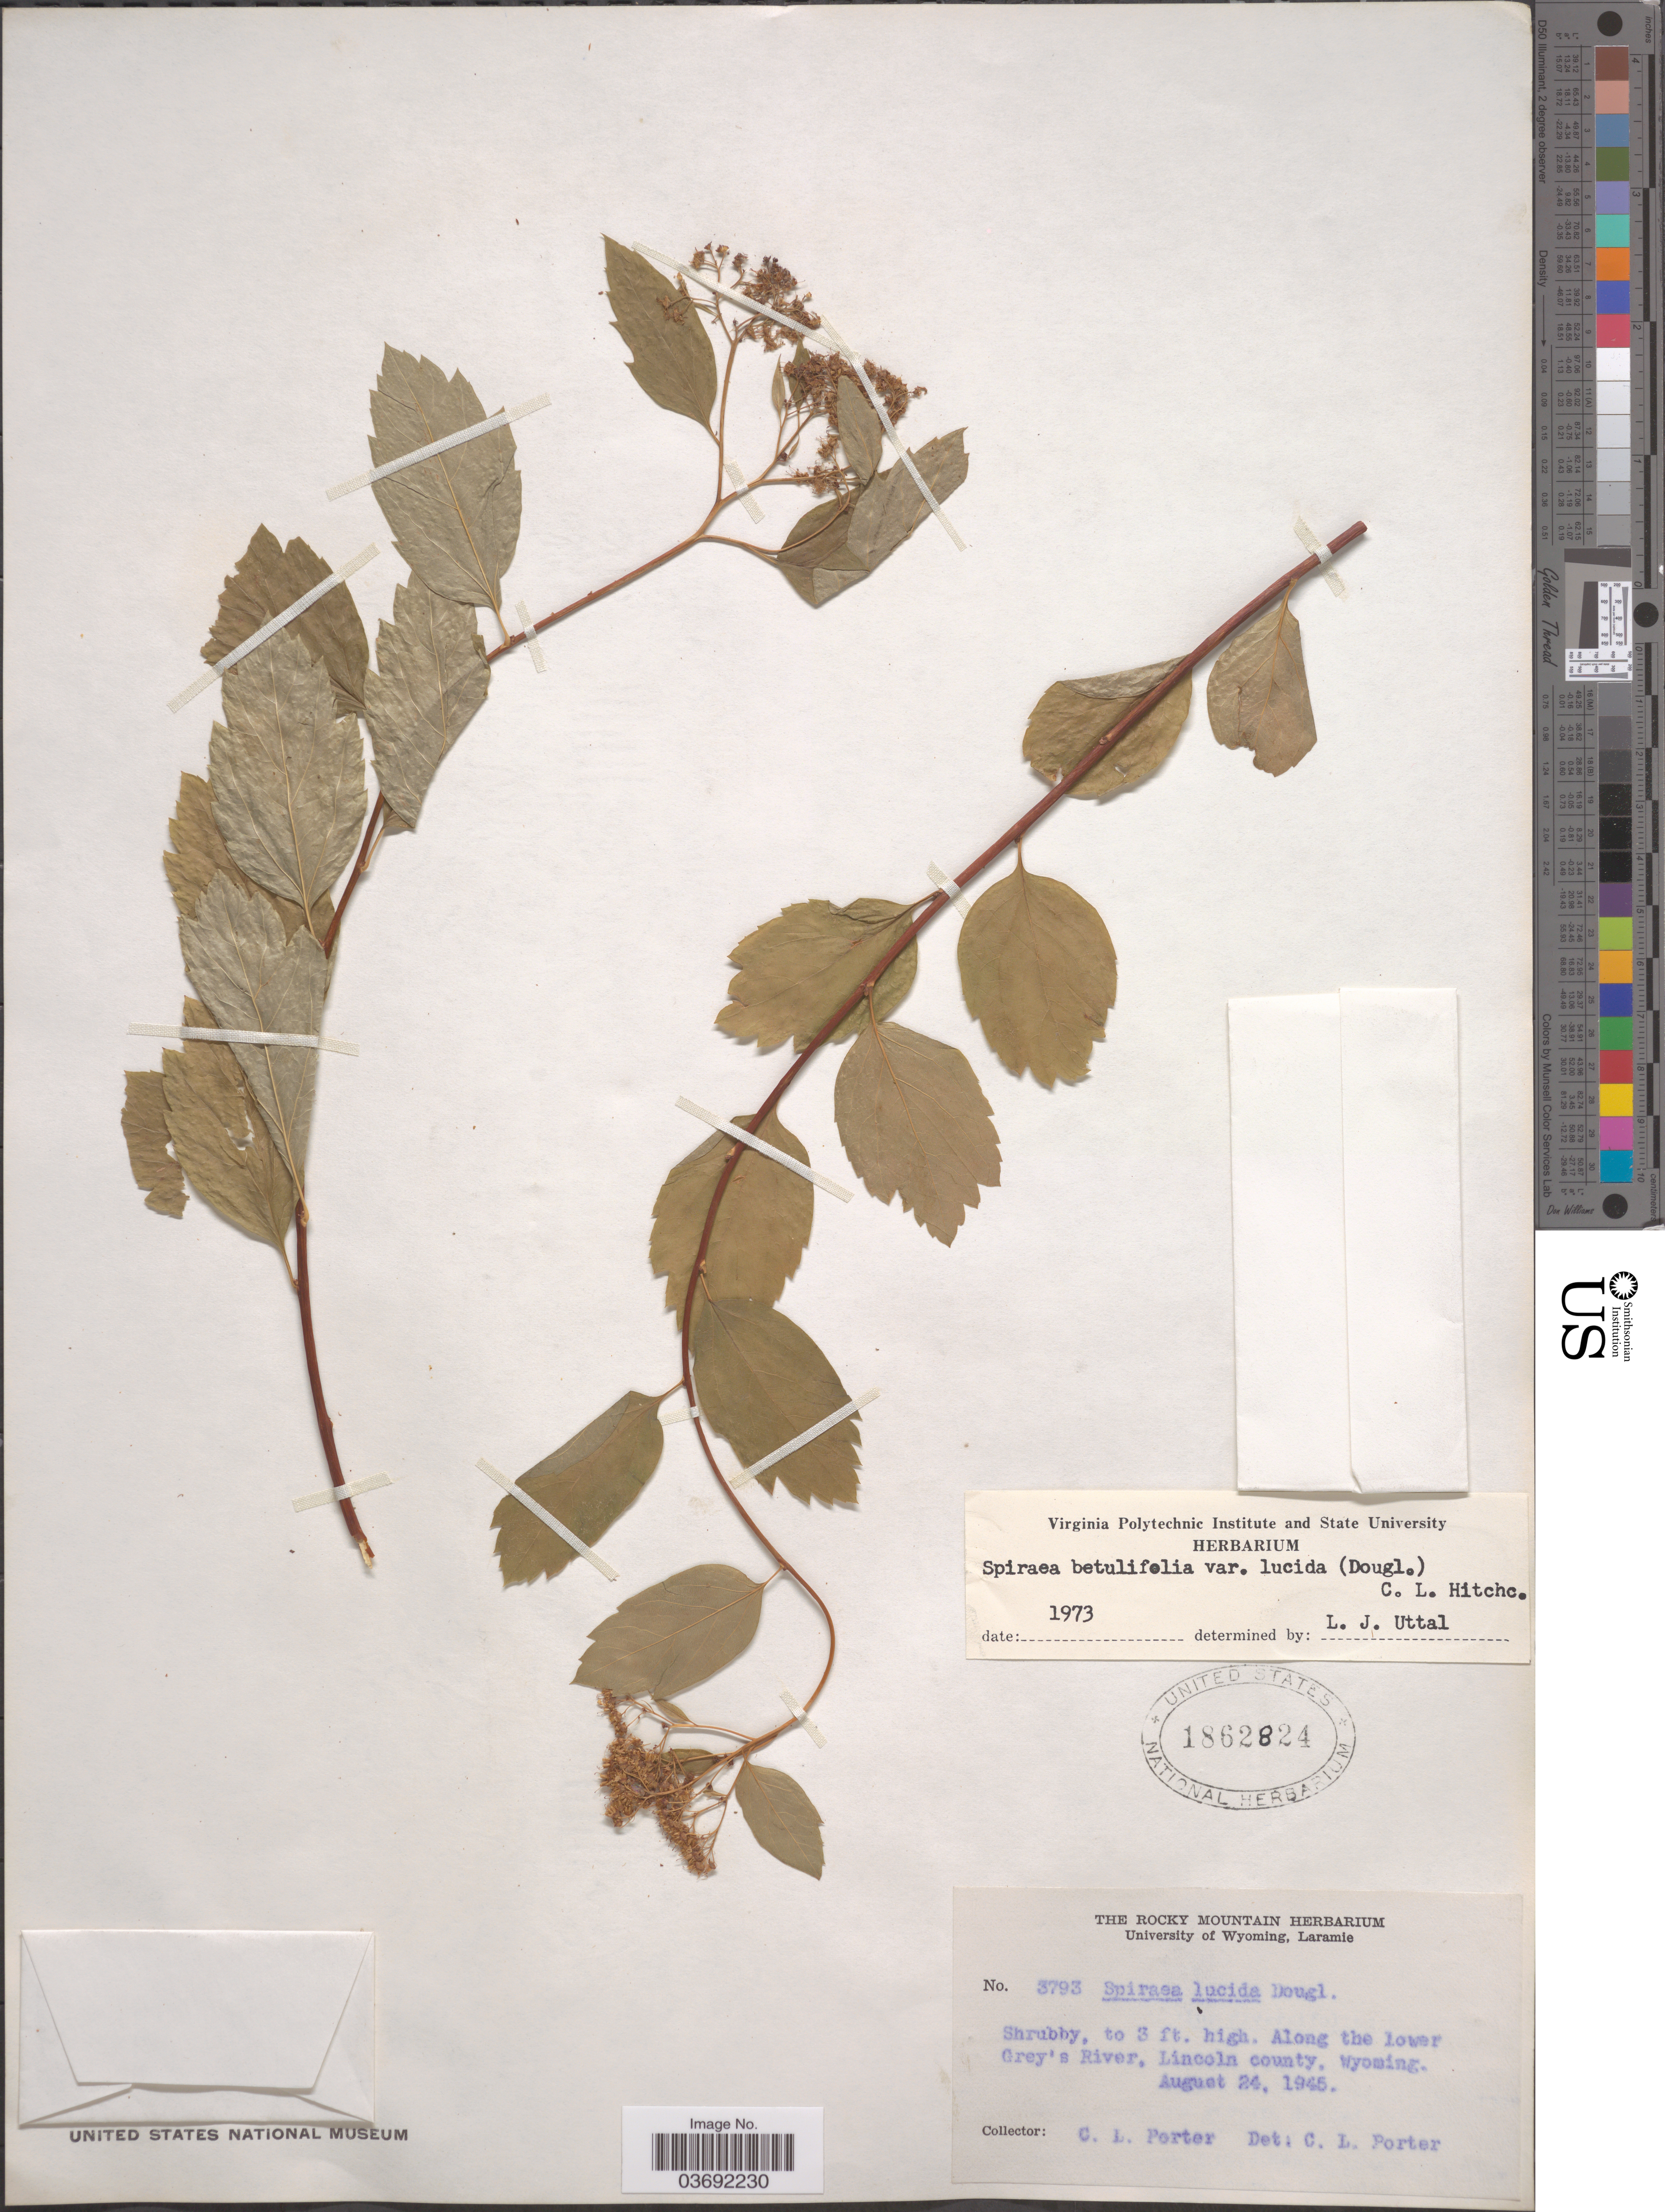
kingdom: Plantae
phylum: Tracheophyta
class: Magnoliopsida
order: Rosales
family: Rosaceae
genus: Spiraea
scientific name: Spiraea betulifolia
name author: Pall.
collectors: C. L. Porter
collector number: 3793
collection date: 1945-08-24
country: United States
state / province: Wyoming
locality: Along the lower Grey's River, Lincoln county.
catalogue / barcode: US 1862824